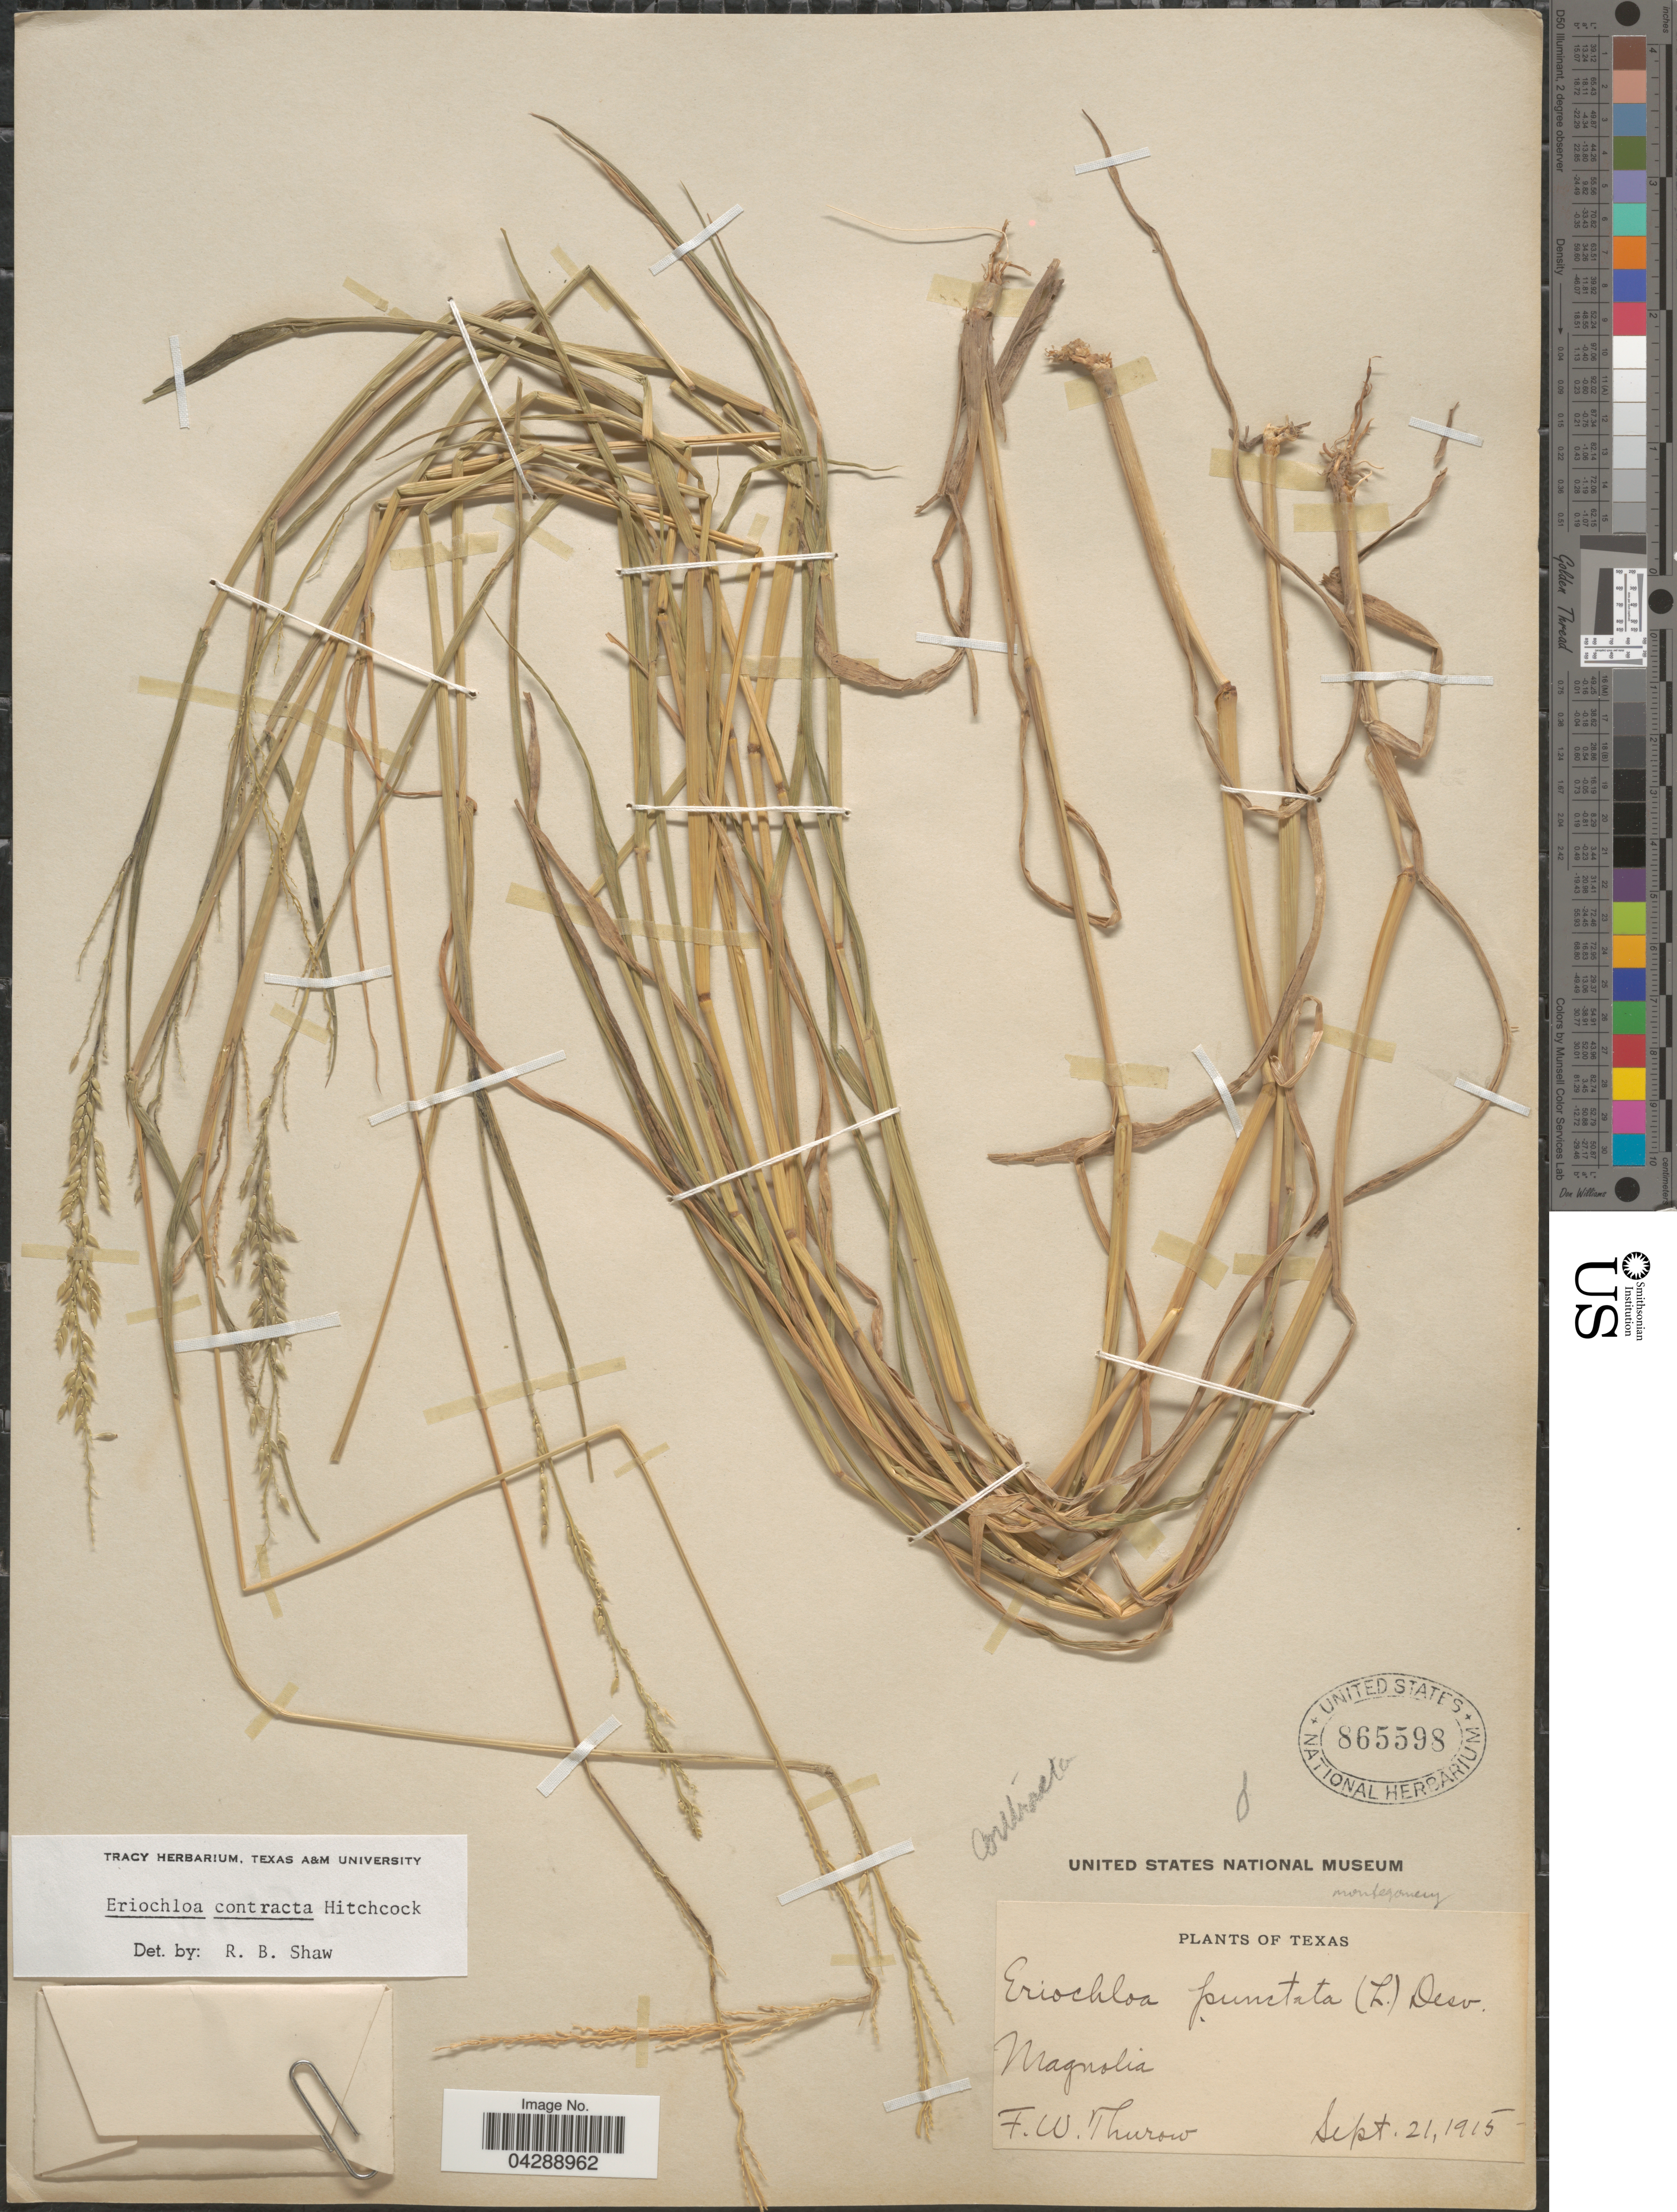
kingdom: Plantae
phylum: Tracheophyta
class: Liliopsida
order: Poales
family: Poaceae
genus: Eriochloa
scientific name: Eriochloa contracta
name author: Hitchc.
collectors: F. W. Thurow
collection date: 1915-09-21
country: United States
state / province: Texas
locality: Magnolia.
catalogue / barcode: US 865598